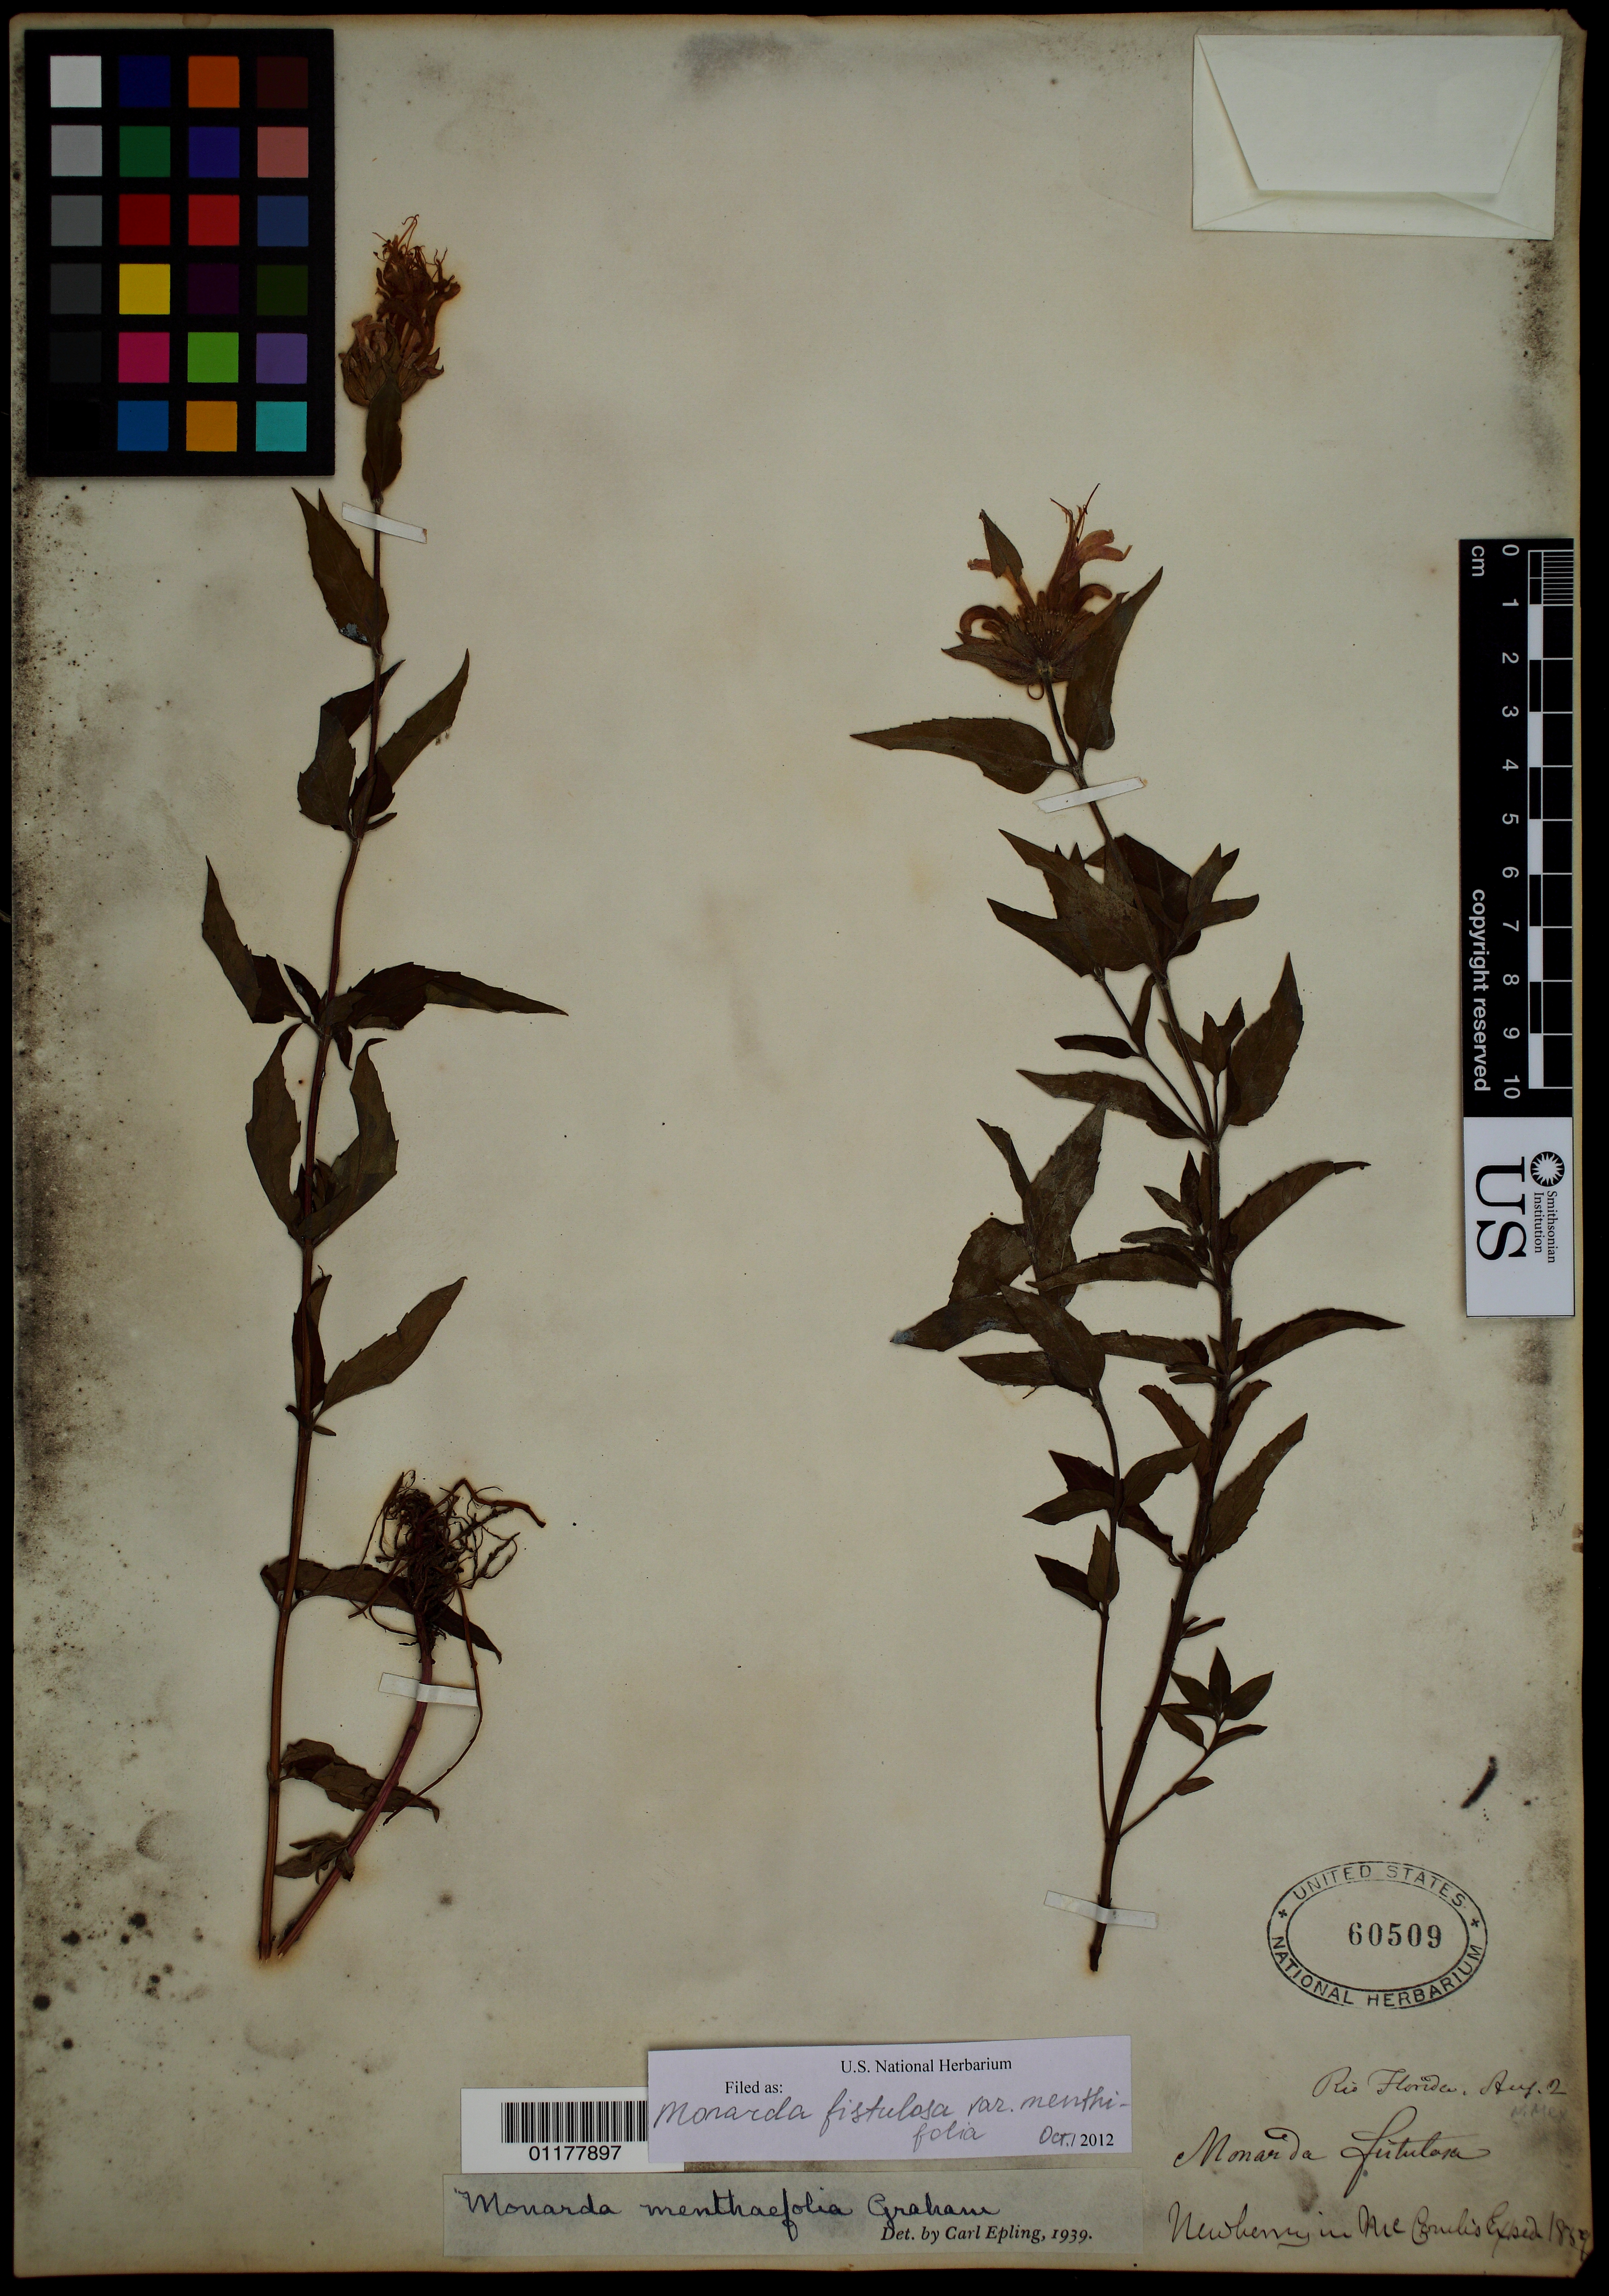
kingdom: Plantae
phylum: Tracheophyta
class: Magnoliopsida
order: Lamiales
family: Lamiaceae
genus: Monarda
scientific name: Monarda fistulosa var. menthifolia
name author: (Graham) Fernald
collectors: J. S. Newberry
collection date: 1859-08-02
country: United States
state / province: Colorado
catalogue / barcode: US 60509